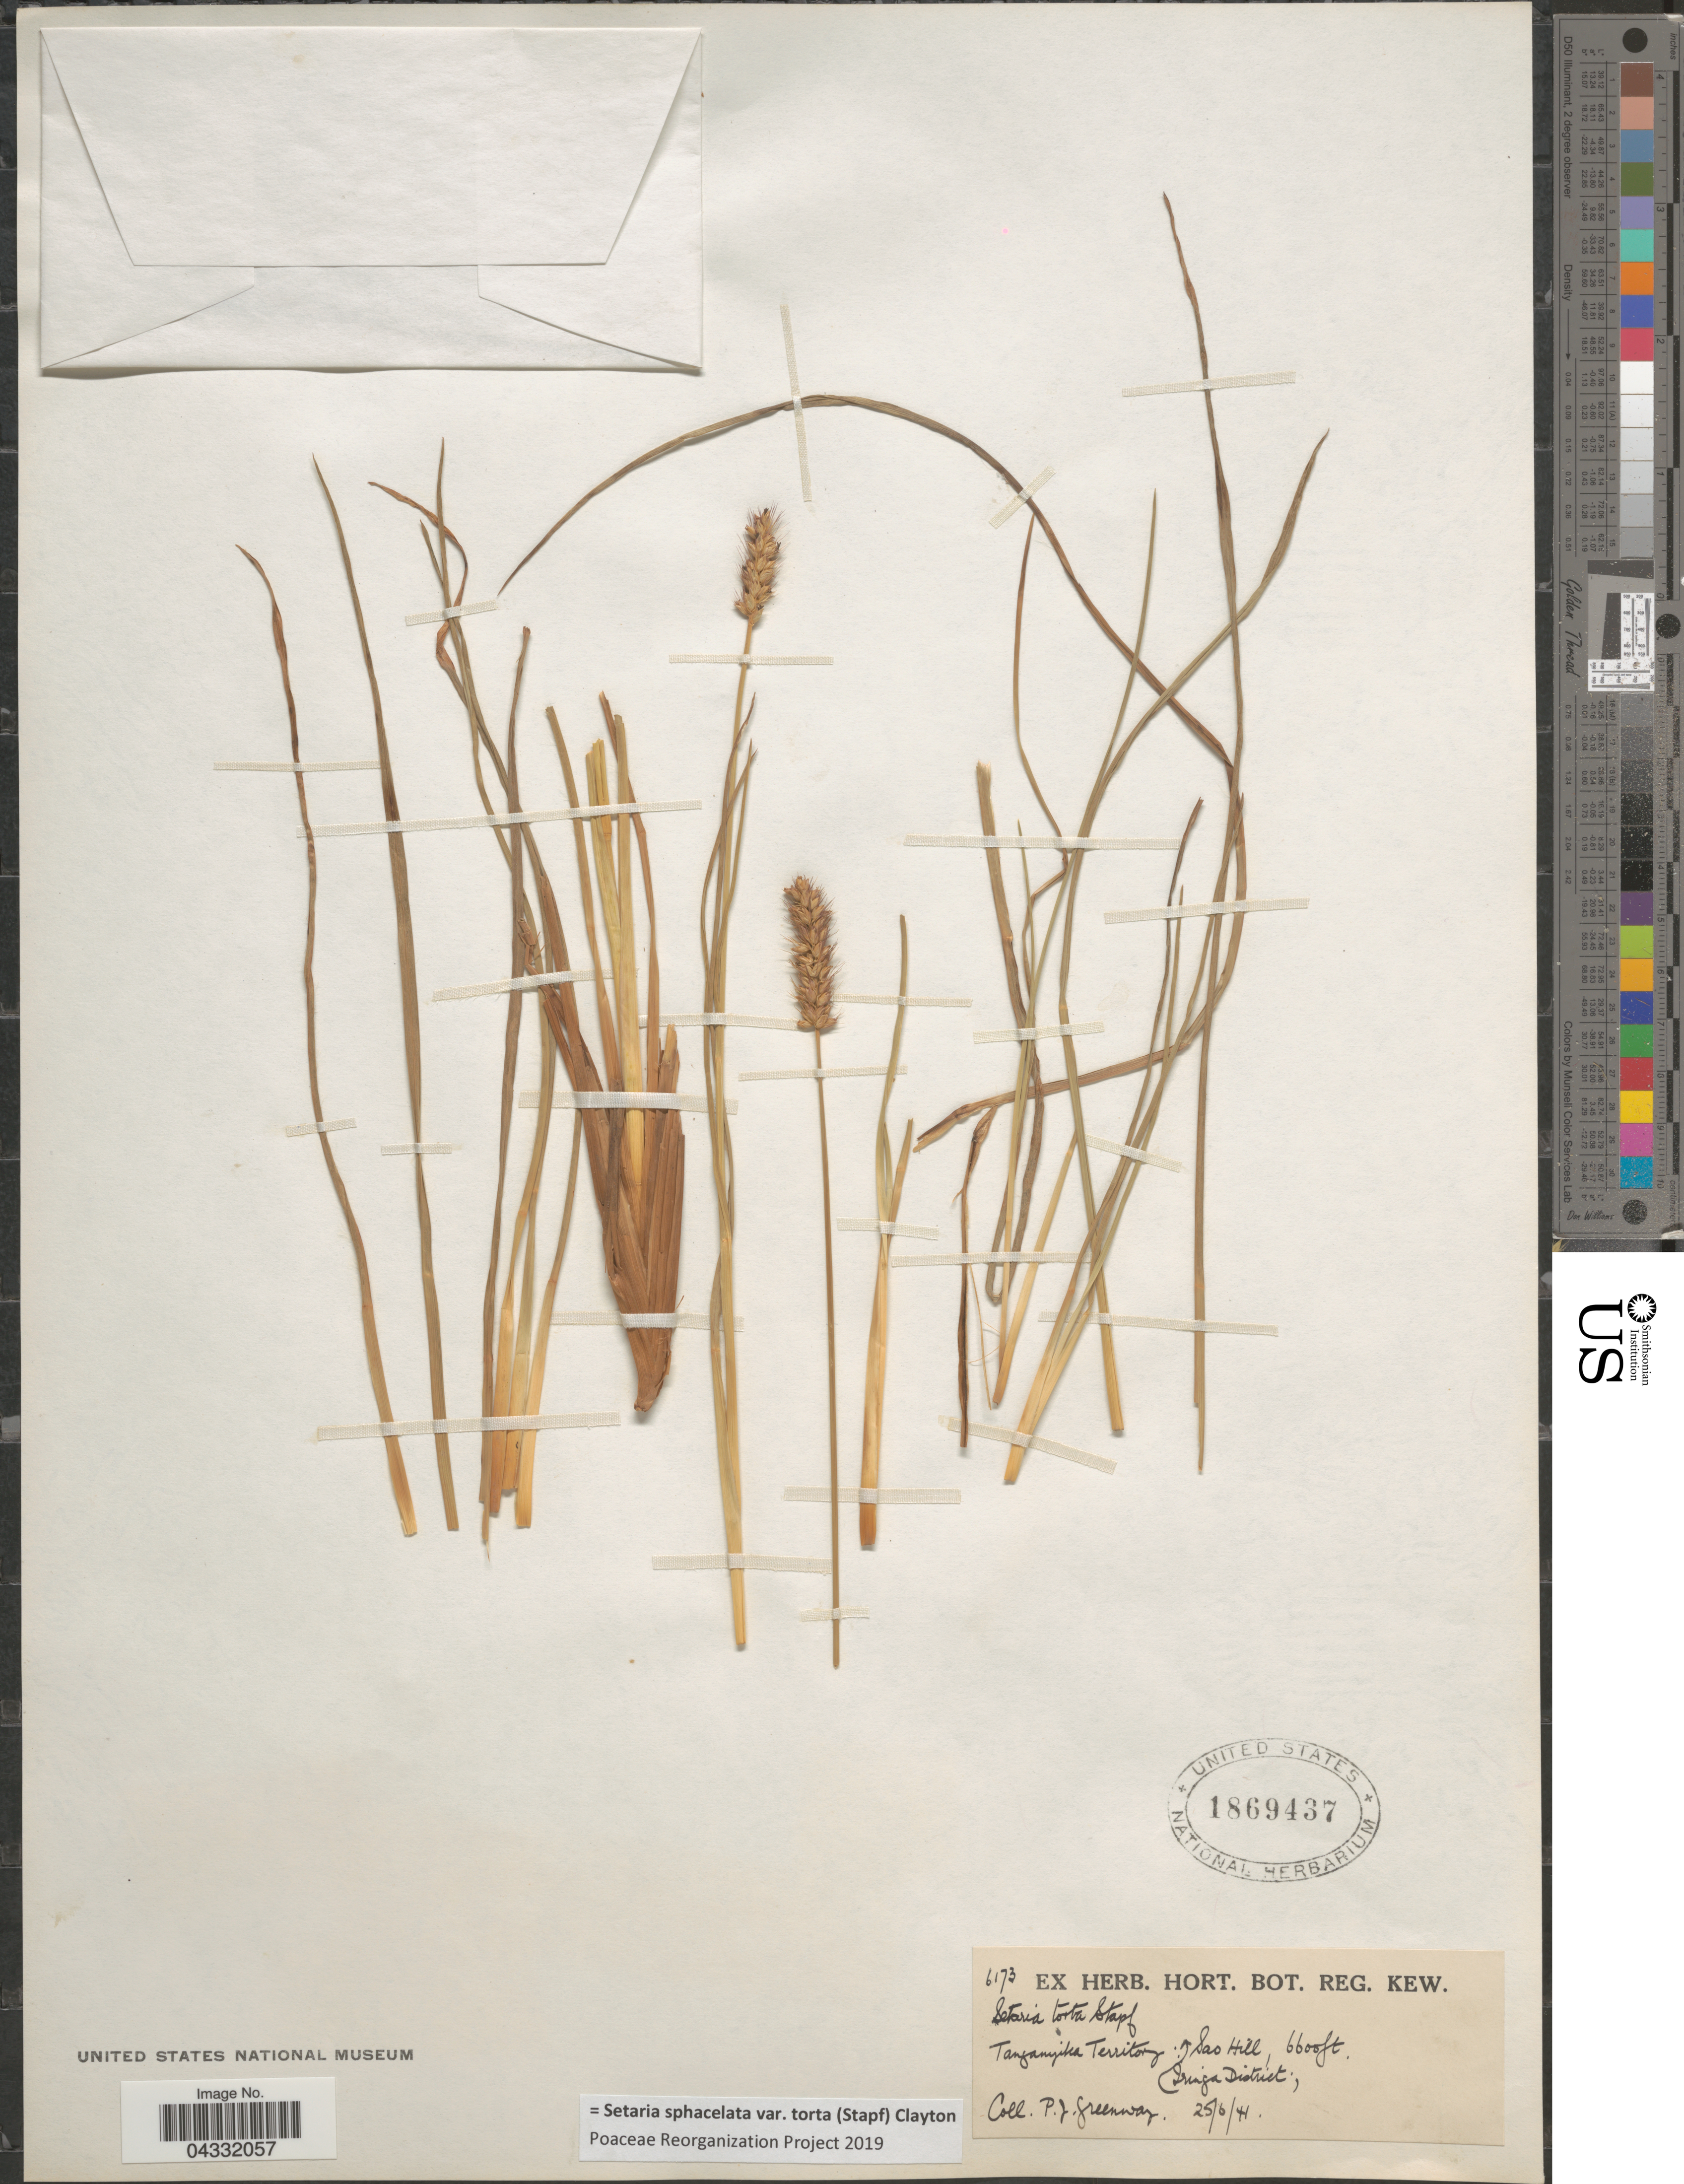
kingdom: Plantae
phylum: Tracheophyta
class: Liliopsida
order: Poales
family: Poaceae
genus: Setaria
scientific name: Setaria sphacelata var. torta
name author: (Stapf) Clayton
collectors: P. J. Greenway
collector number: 6173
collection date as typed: Transcribed d/m/y: 25/6/41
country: Tanzania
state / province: Iringa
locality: Tanganyika Territory: Iringa District; Sao Hill.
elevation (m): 2012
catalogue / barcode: US 1869437